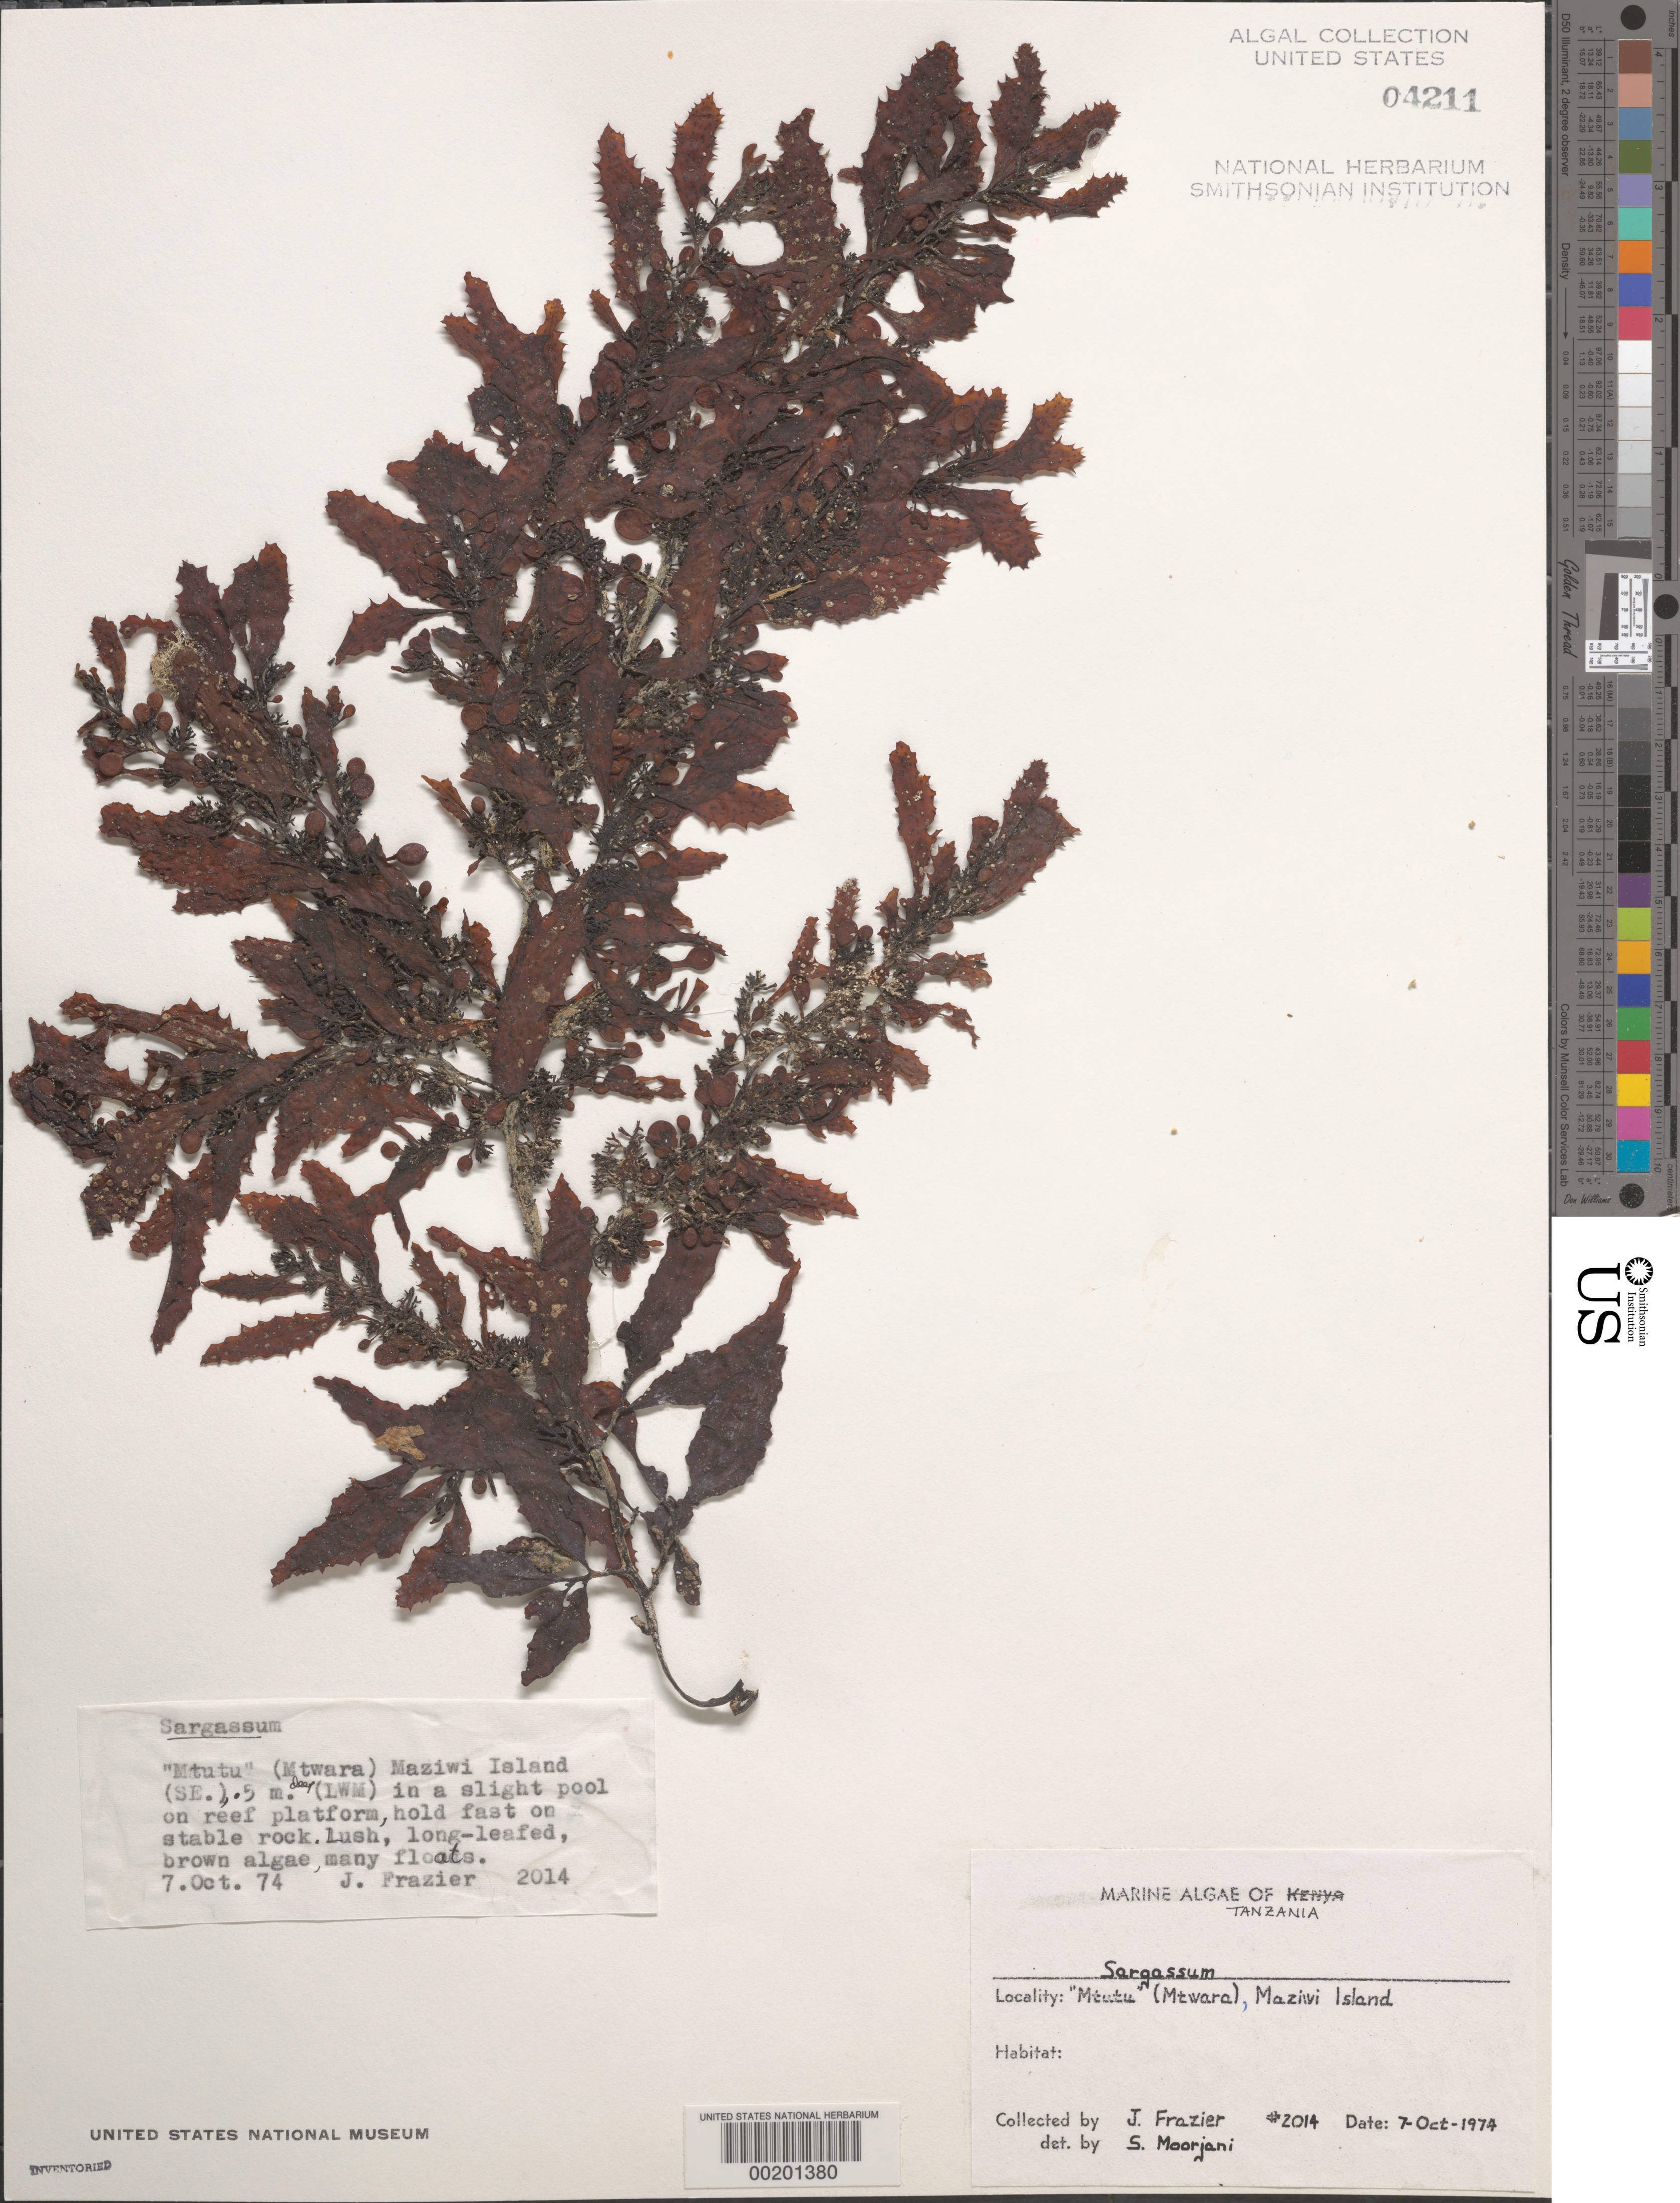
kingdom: Chromista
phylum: Ochrophyta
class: Phaeophyceae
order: Fucales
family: Sargassaceae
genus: Sargassum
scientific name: Sargassum sp.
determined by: Moorjani, S.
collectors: J. Frazier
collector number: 2014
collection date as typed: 07 Oct 1974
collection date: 1974-10-07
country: Tanzania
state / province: Tanga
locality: Mtutu (mtwara), maziwi island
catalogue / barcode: US 4211